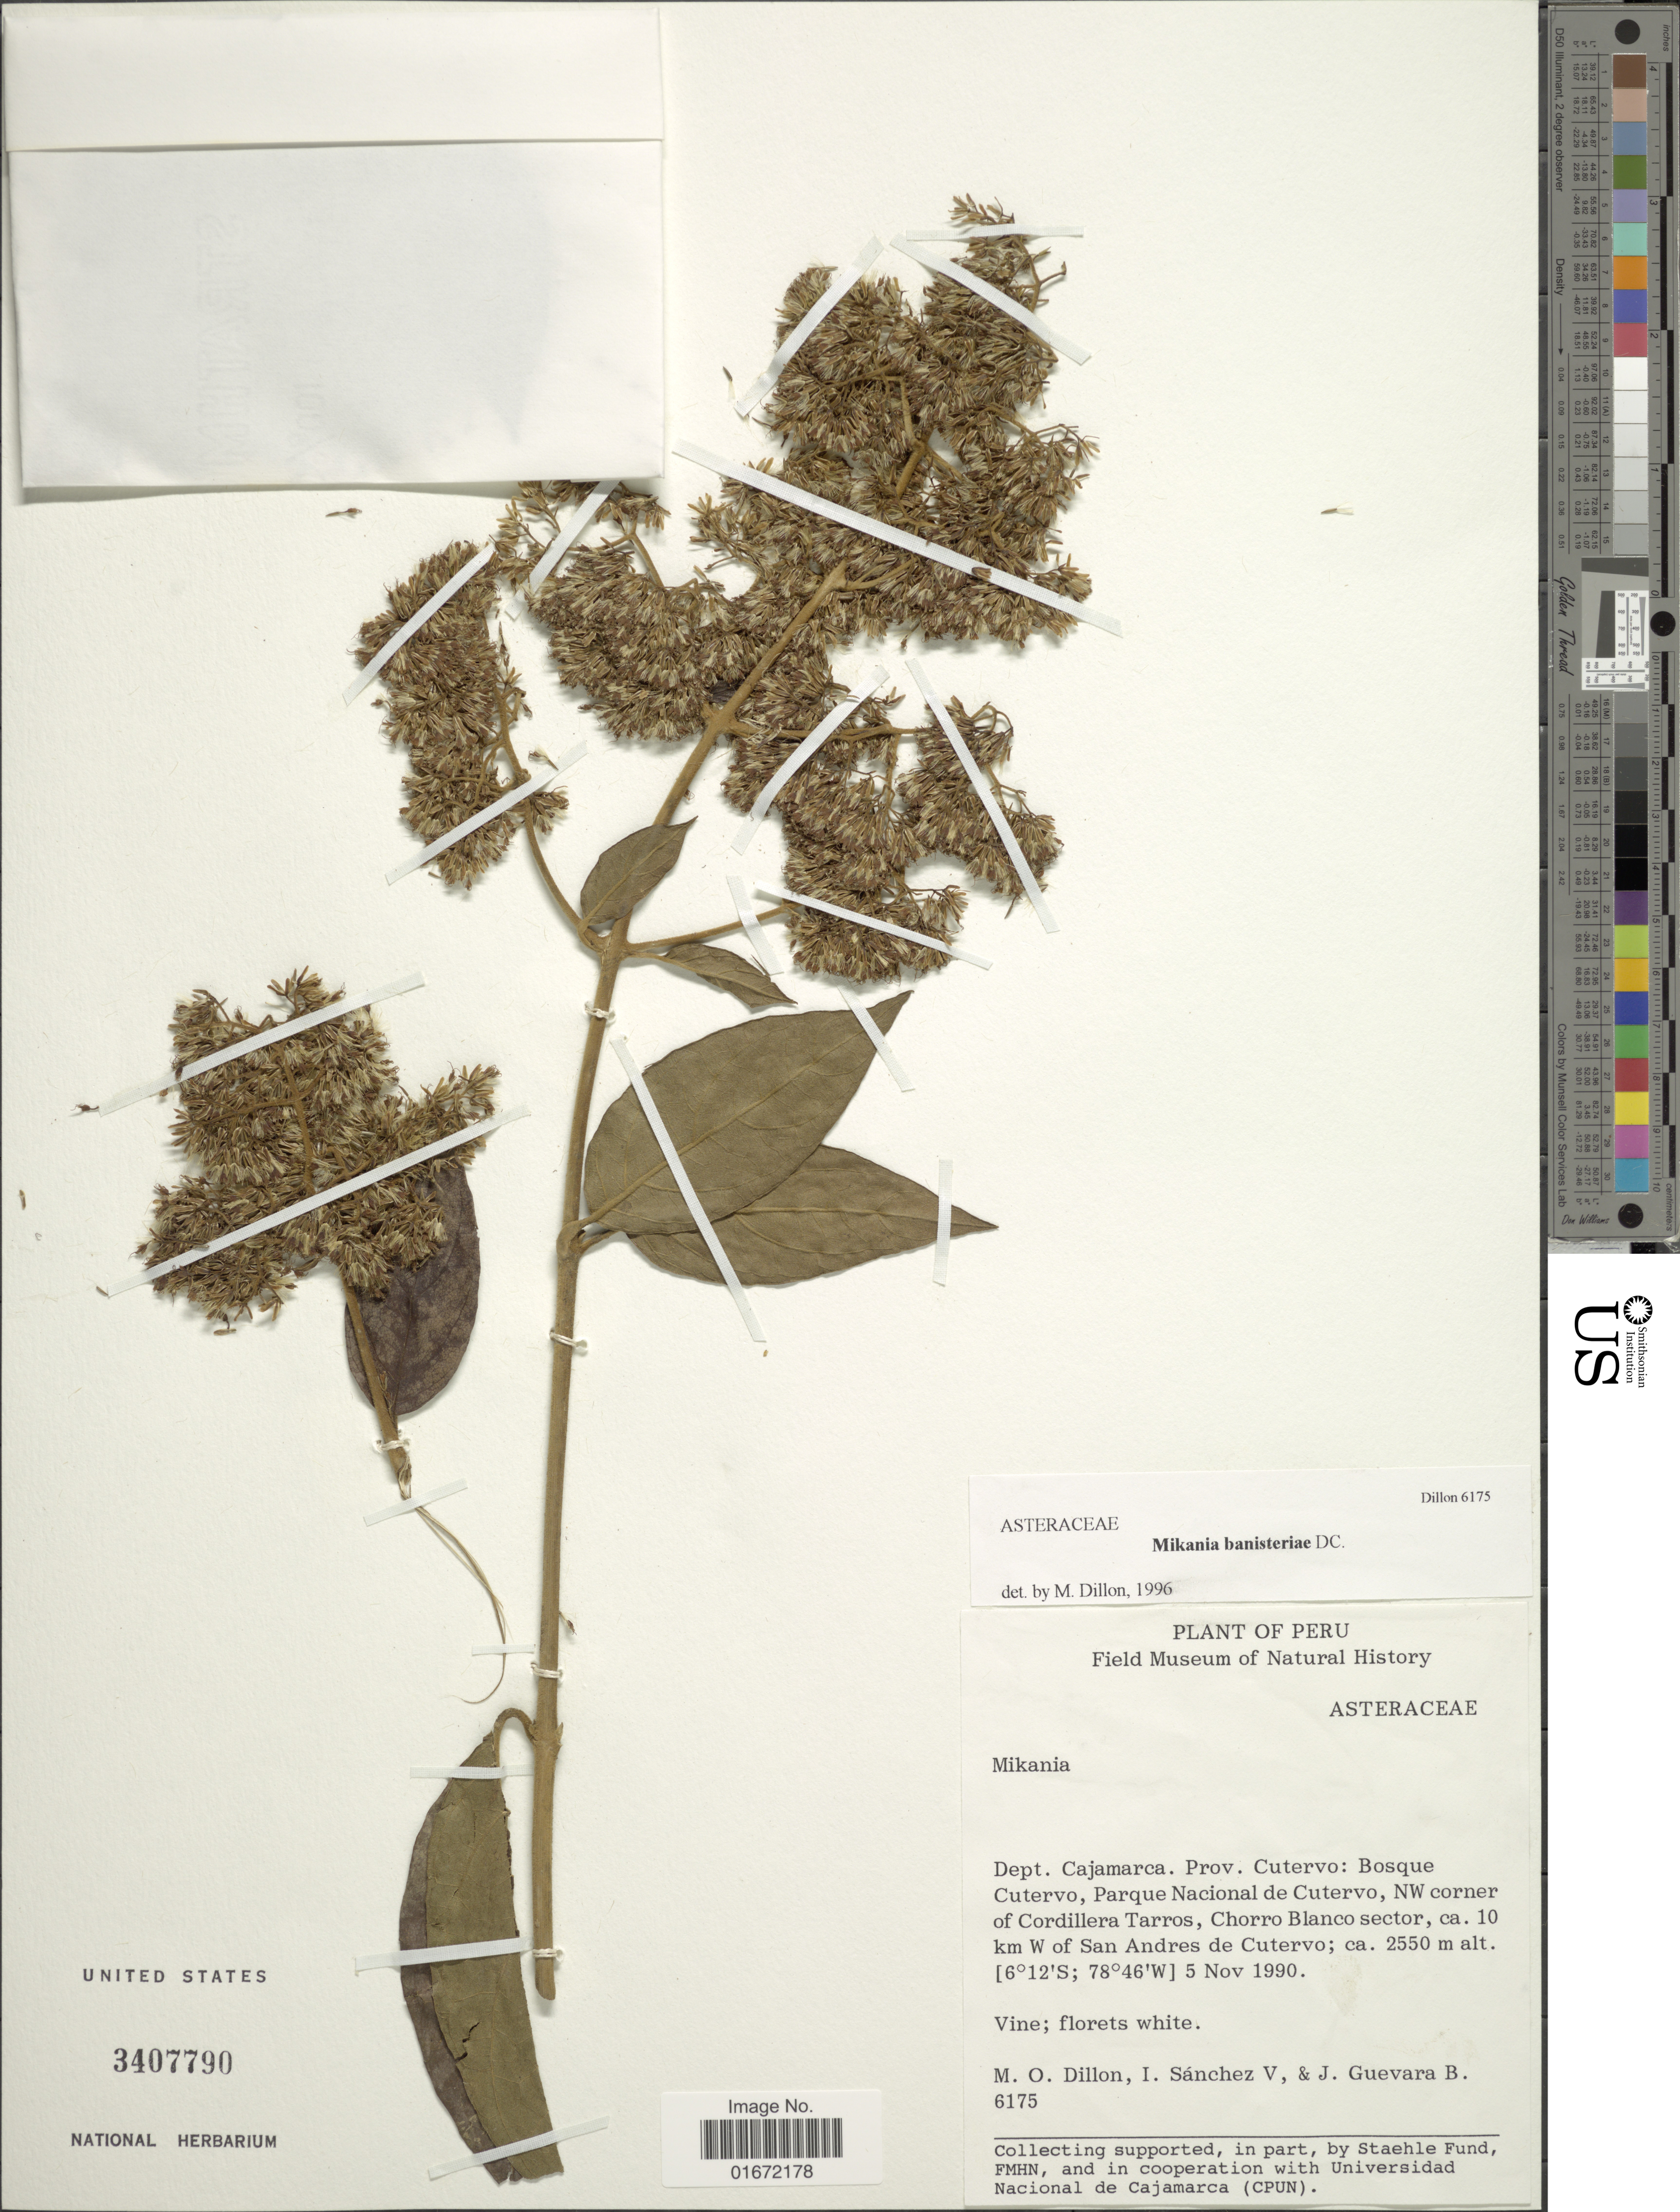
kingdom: Plantae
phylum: Tracheophyta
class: Magnoliopsida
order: Asterales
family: Asteraceae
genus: Mikania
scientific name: Mikania banisteriae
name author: DC.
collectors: M. O. Dillon, I. Sánchez Vega & J. Guevara B.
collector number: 6175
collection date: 1990-11-05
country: Peru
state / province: Cajamarca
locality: Dept. Cajamarca. Prov. Cutervo: Bosque Cutervo, Parque Nacional de Cutervo, NW corner of Cordillera Tarros, Chorro Blanco sector, ca. 10 km W of San Andres de Cutervo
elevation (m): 2550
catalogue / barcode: US 3407790